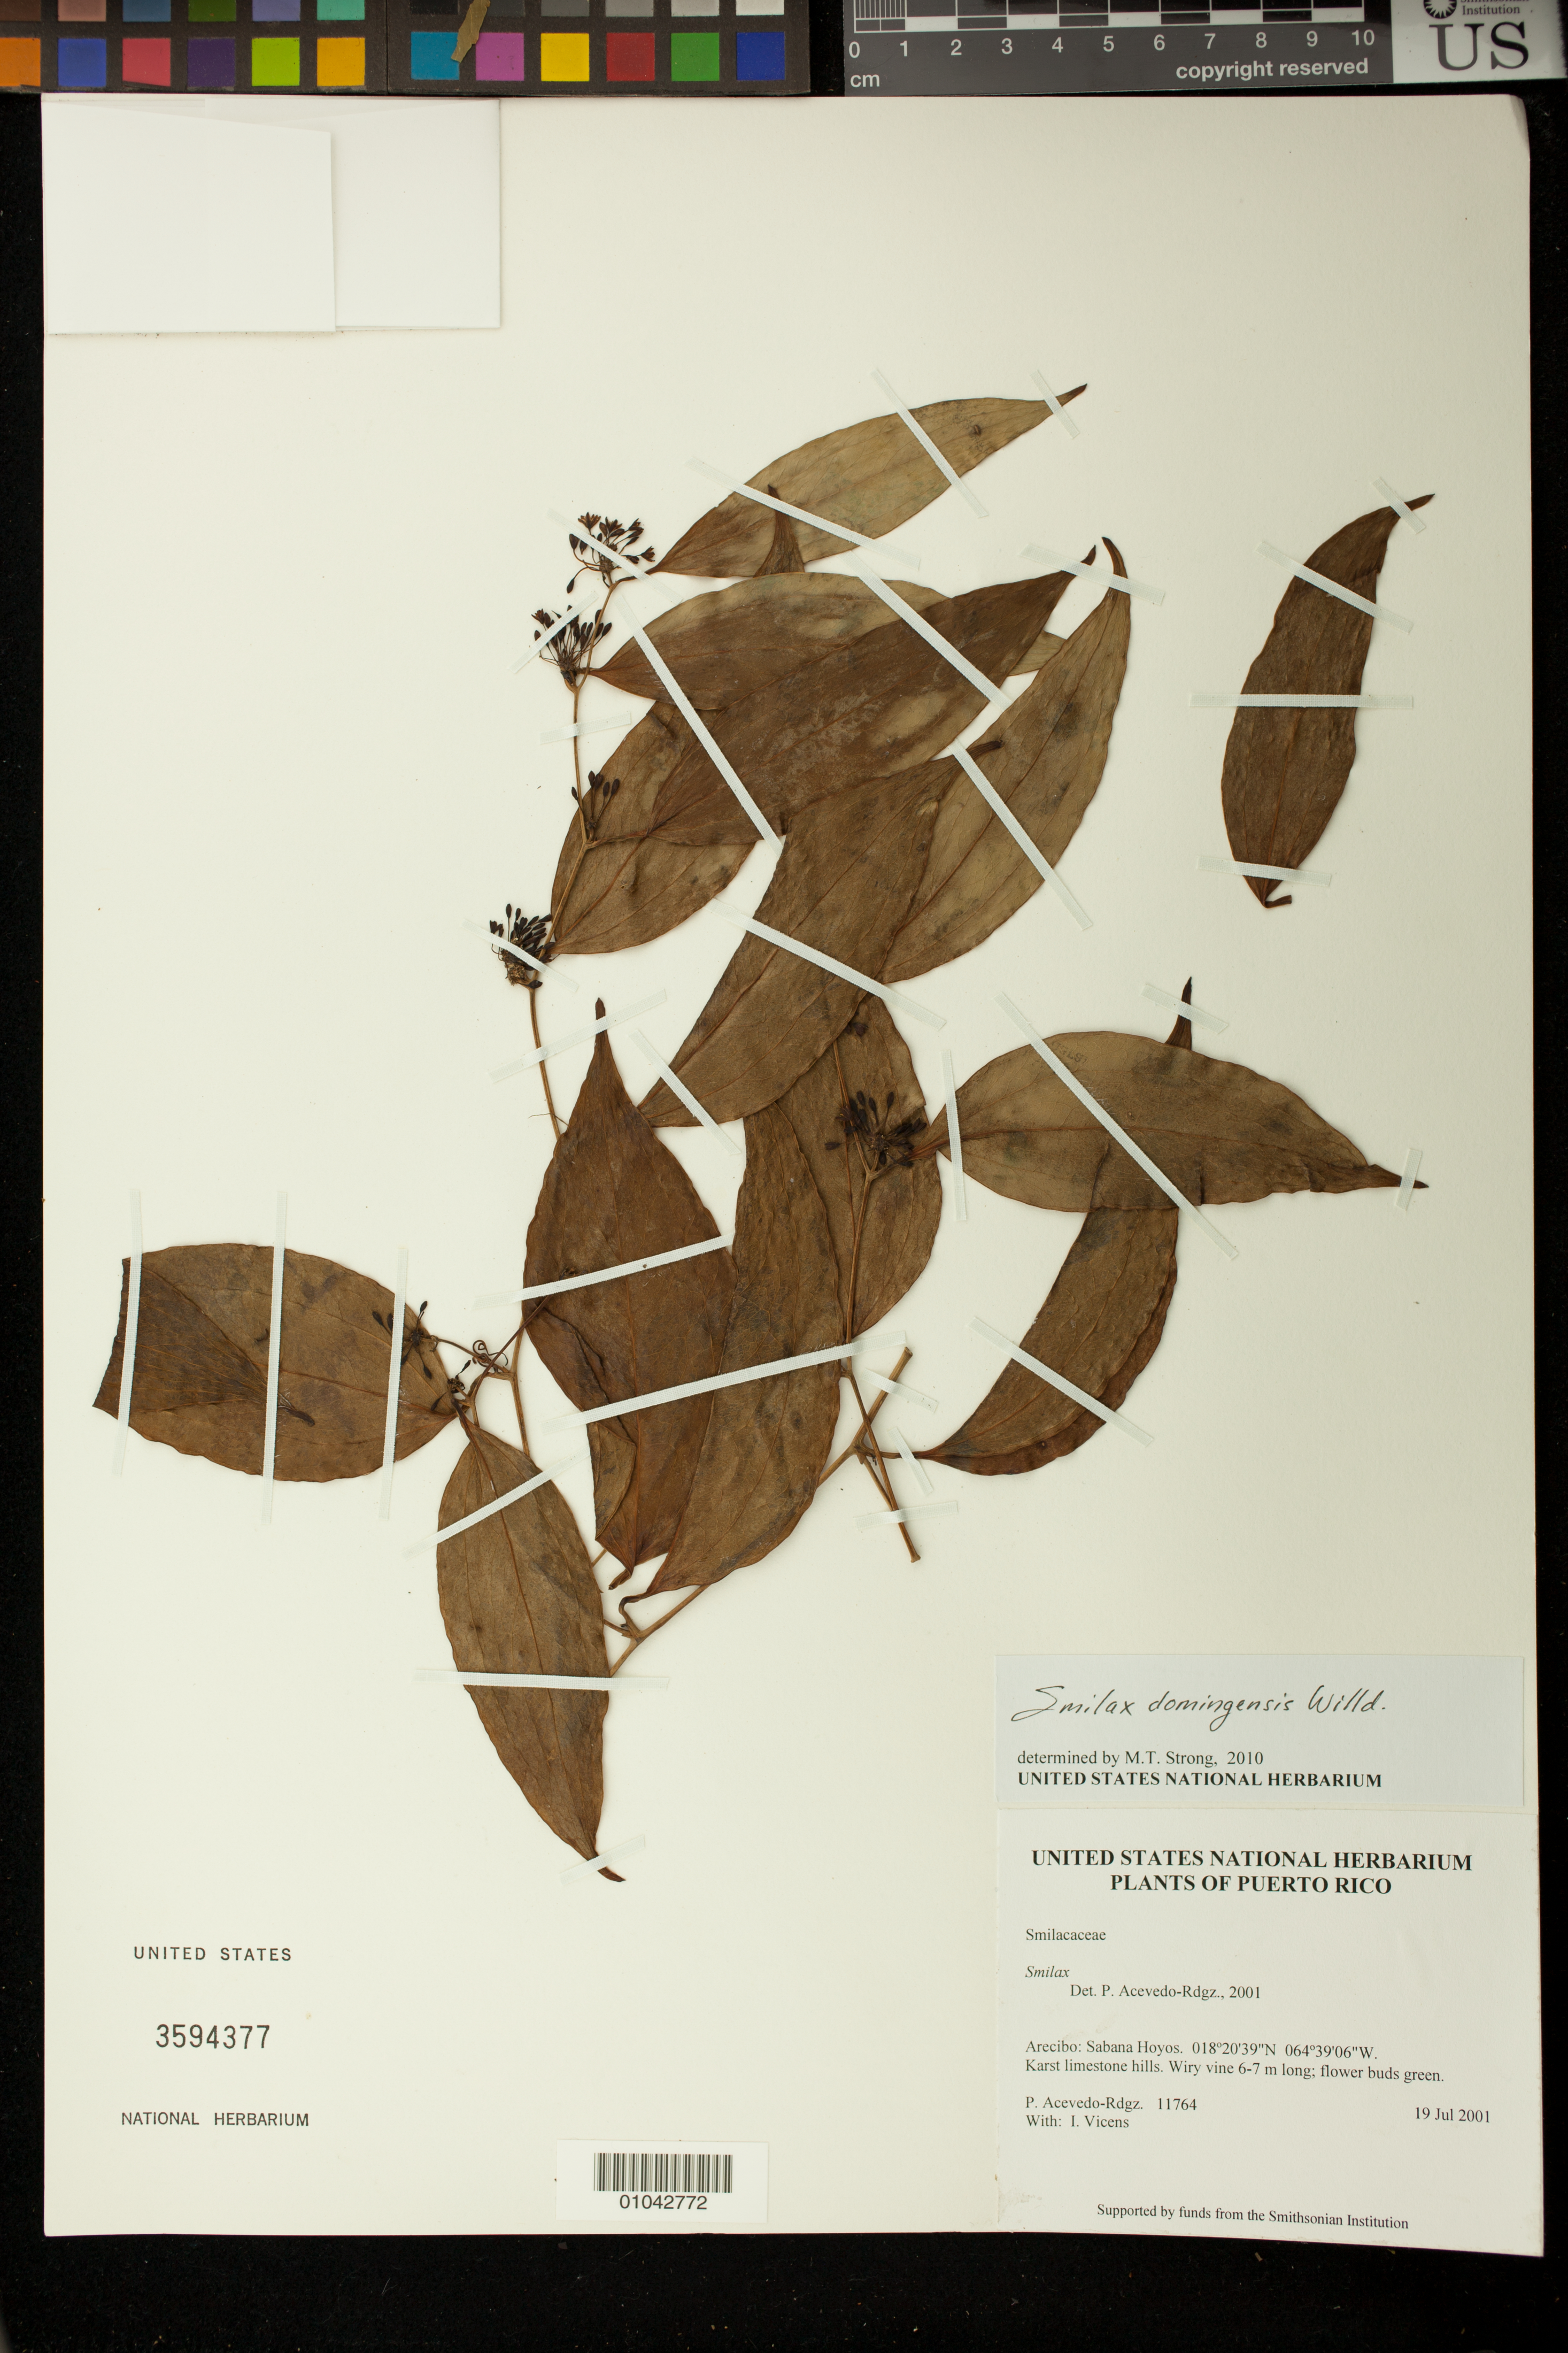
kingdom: Plantae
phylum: Tracheophyta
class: Liliopsida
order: Liliales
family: Smilacaceae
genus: Smilax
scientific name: Smilax domingensis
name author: Willd.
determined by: Strong, M. T., (US), Smithsonian Institution - National Museum of Natural History (UNITED STATES)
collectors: P. Acevedo-Rodr. & I. Vicens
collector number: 11764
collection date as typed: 19 Jul 2001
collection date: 2001-07-19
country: Puerto Rico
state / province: Arecibo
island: Puerto Rico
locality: Arecibo: Sabana Hoyos.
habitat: Karst limestone hills.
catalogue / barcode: US 3594377